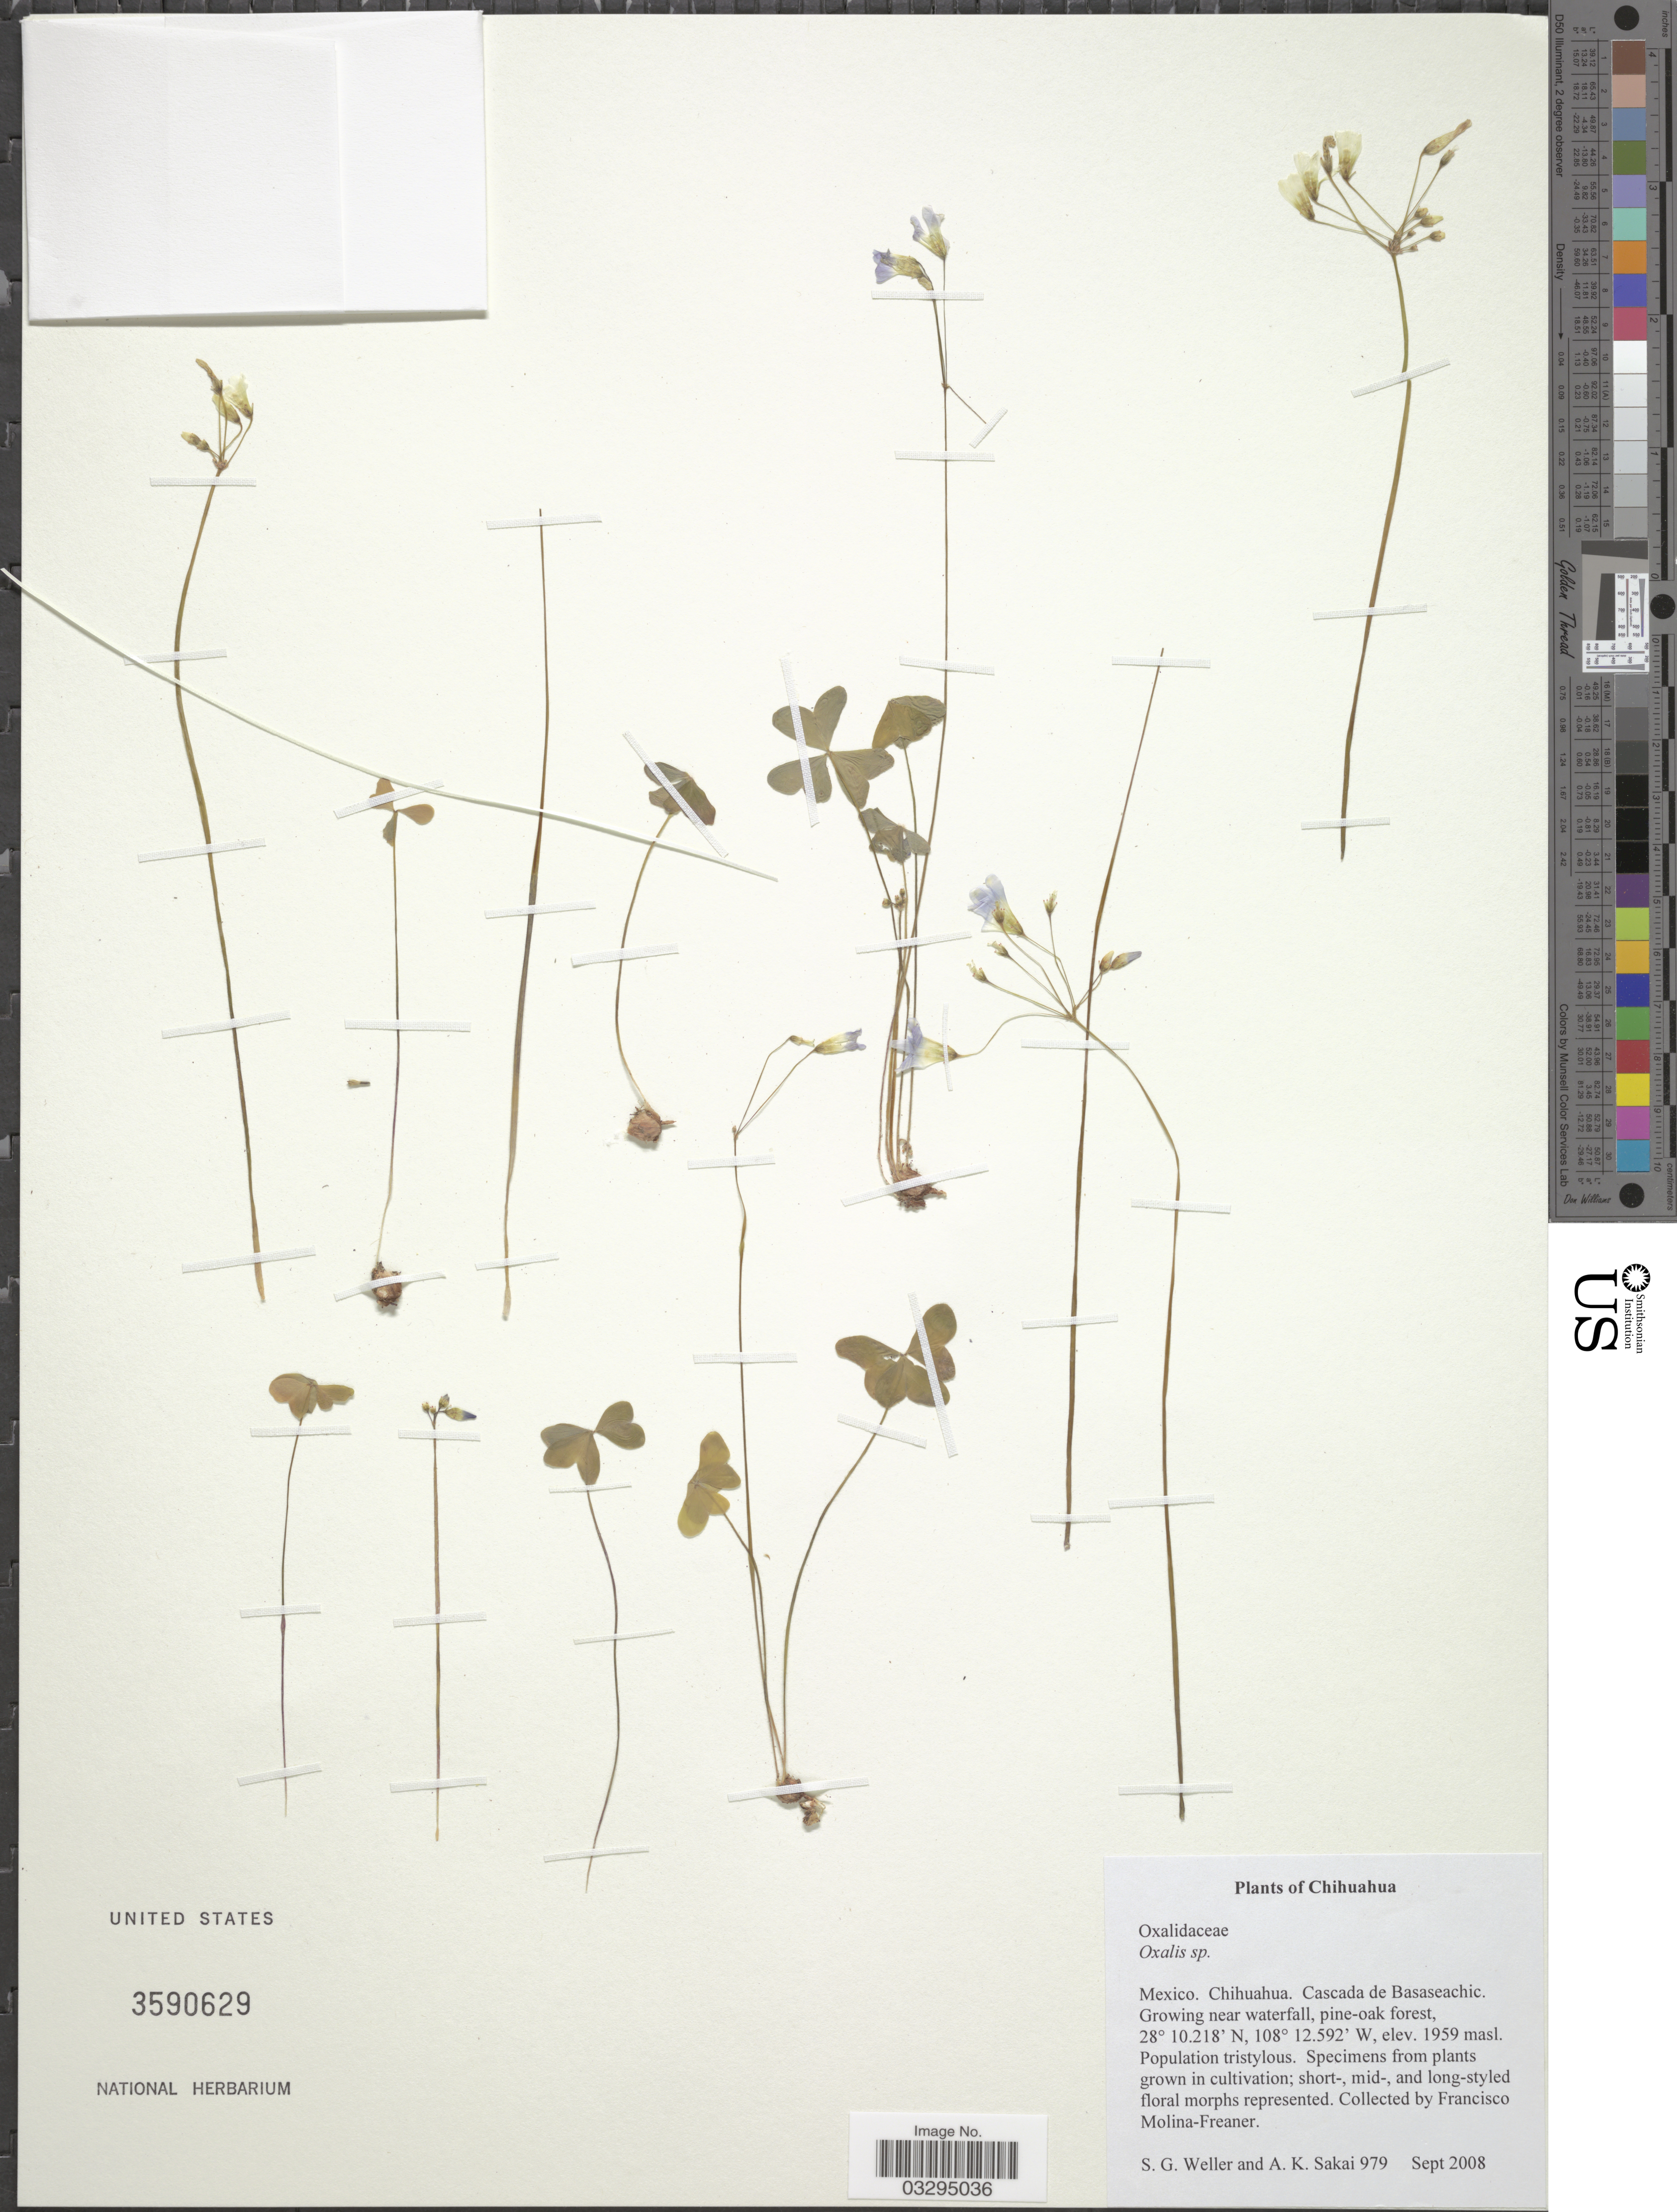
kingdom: Plantae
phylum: Tracheophyta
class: Magnoliopsida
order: Oxalidales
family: Oxalidaceae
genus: Oxalis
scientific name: Oxalis sp.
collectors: S. G. Weller & A. Sakai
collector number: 979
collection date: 2008-09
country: Mexico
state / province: Chihuahua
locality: Cascada de Basaseachic.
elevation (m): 1959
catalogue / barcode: US 3590629